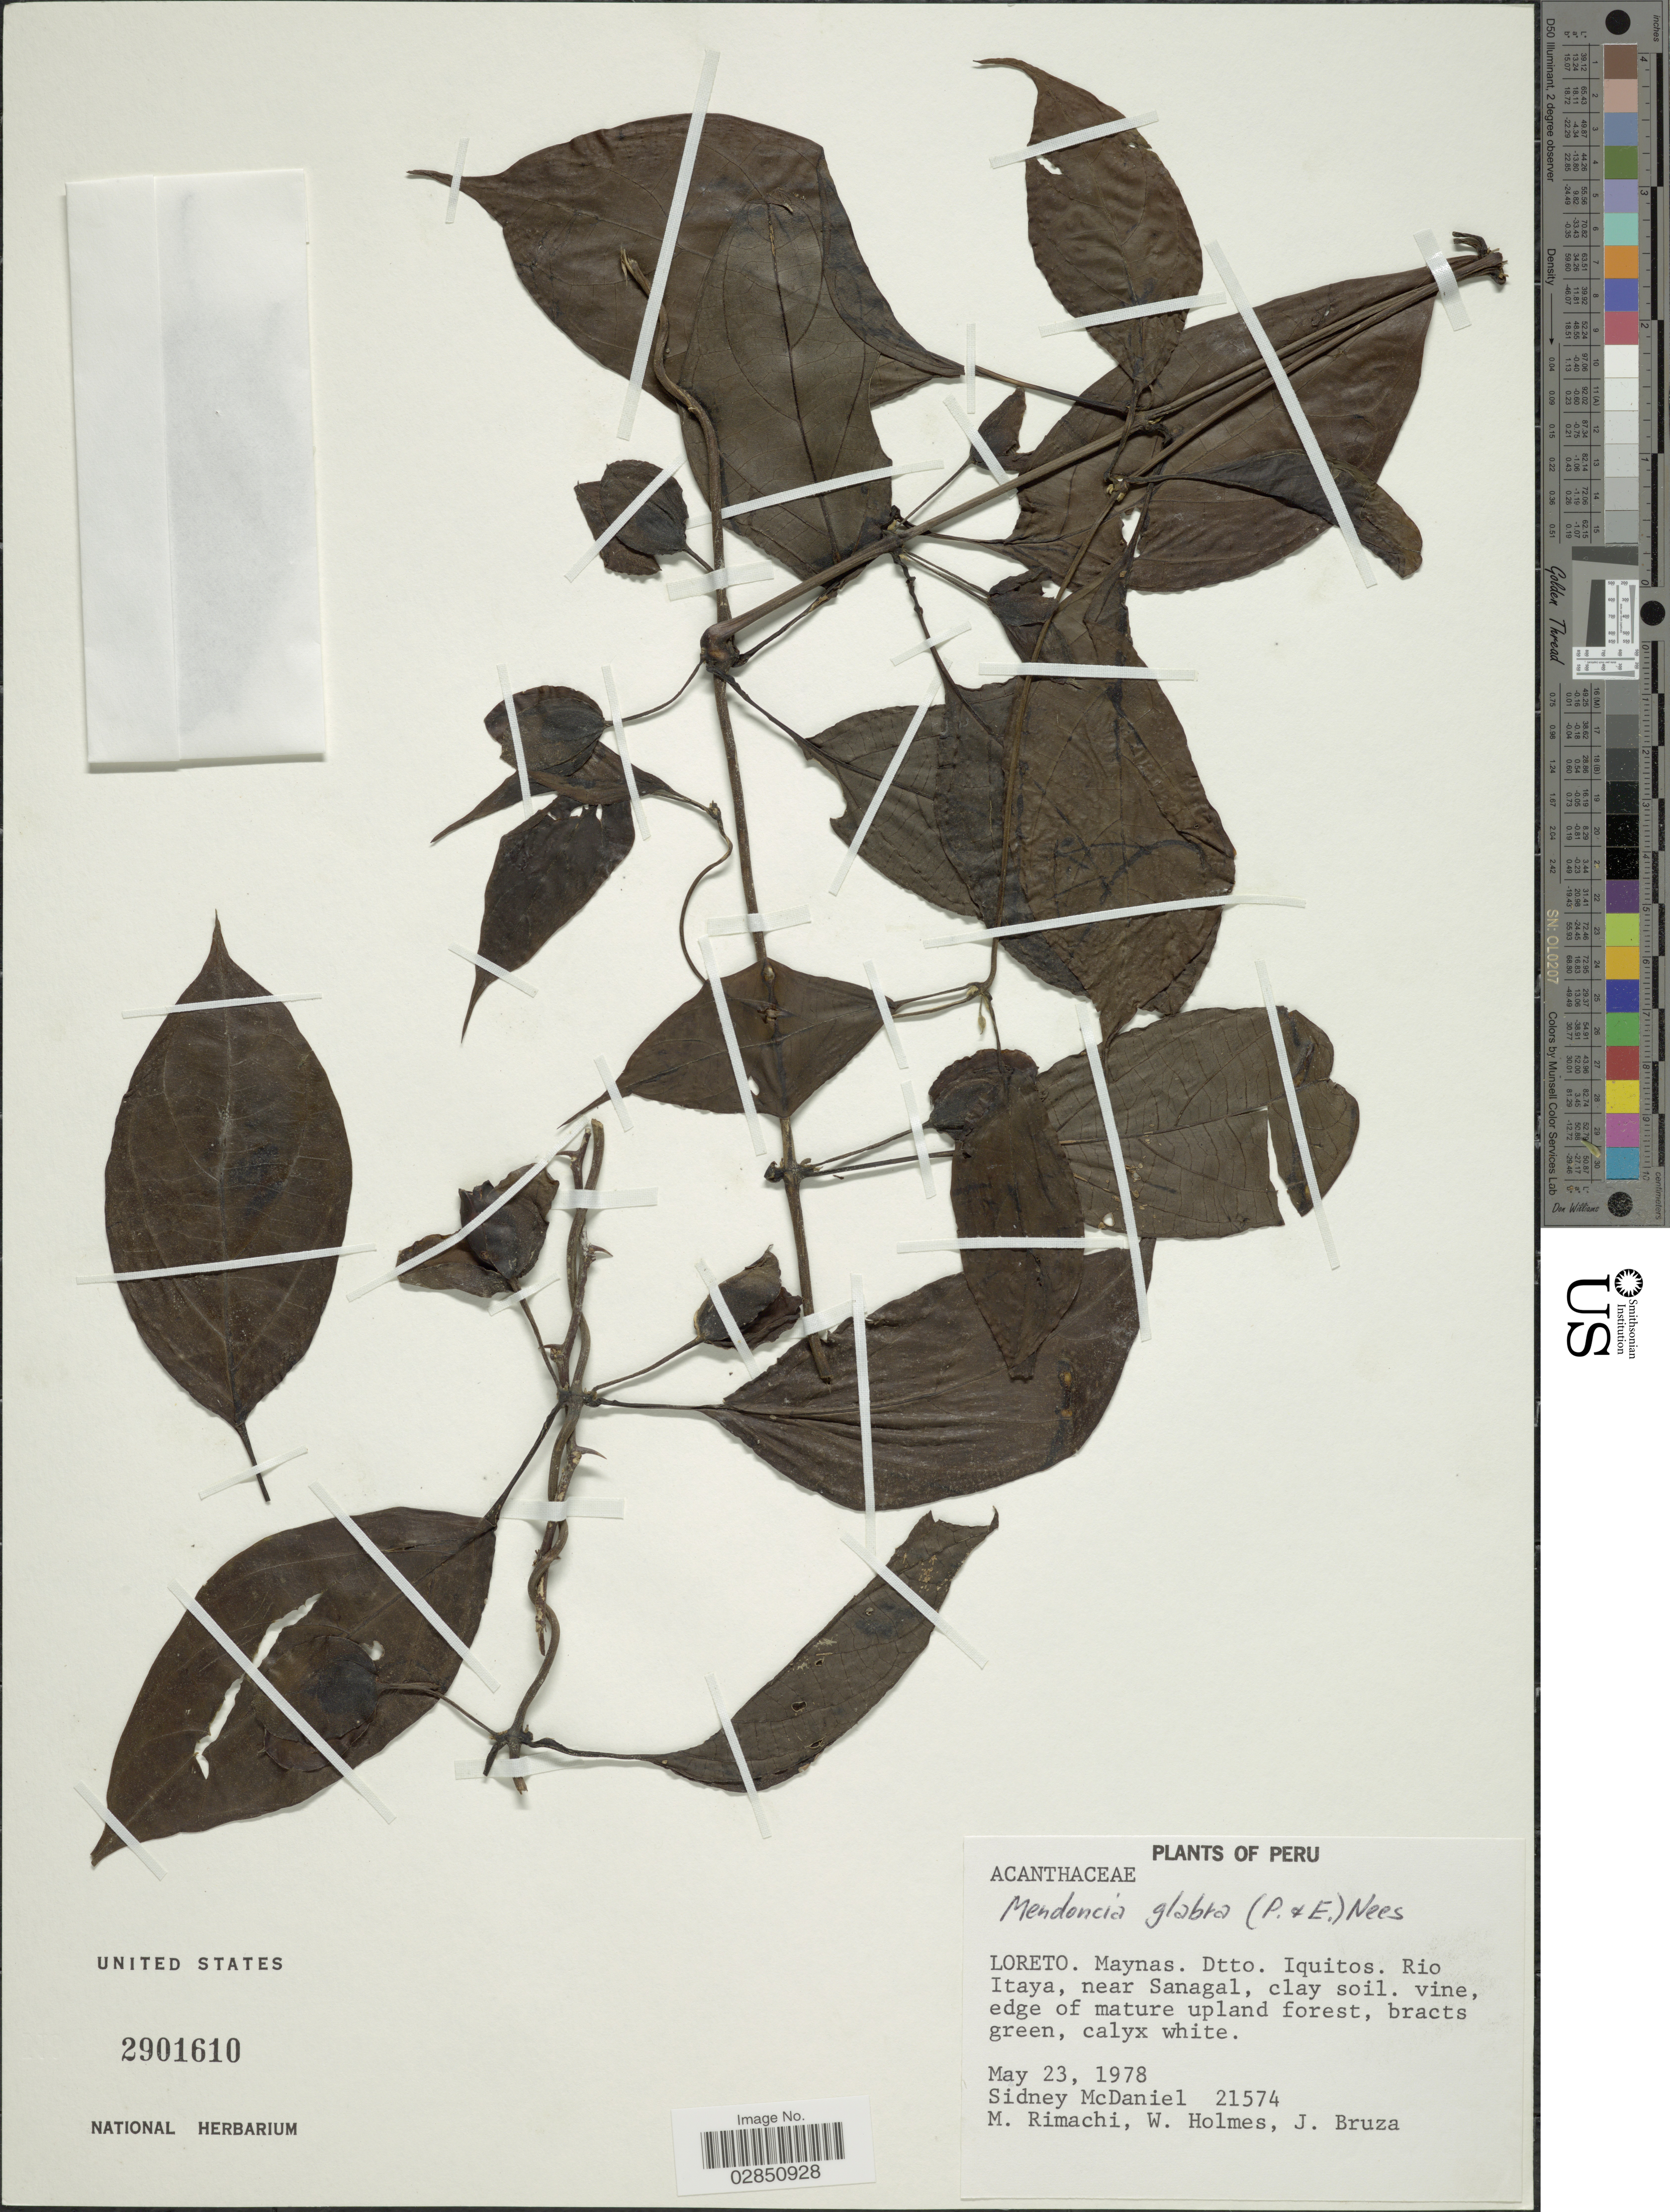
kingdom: Plantae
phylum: Tracheophyta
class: Magnoliopsida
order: Lamiales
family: Acanthaceae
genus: Mendoncia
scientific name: Mendoncia glabra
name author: (Poepp. & Endl.) Nees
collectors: S. McDaniel, M. Rimachi Y., W. Holmes & J. Bruza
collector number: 21574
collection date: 1978-05-23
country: Peru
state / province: Loreto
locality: Maynas, Dtto. Iquitos, Rio Itaya, near Sanagal.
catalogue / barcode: US 2901610